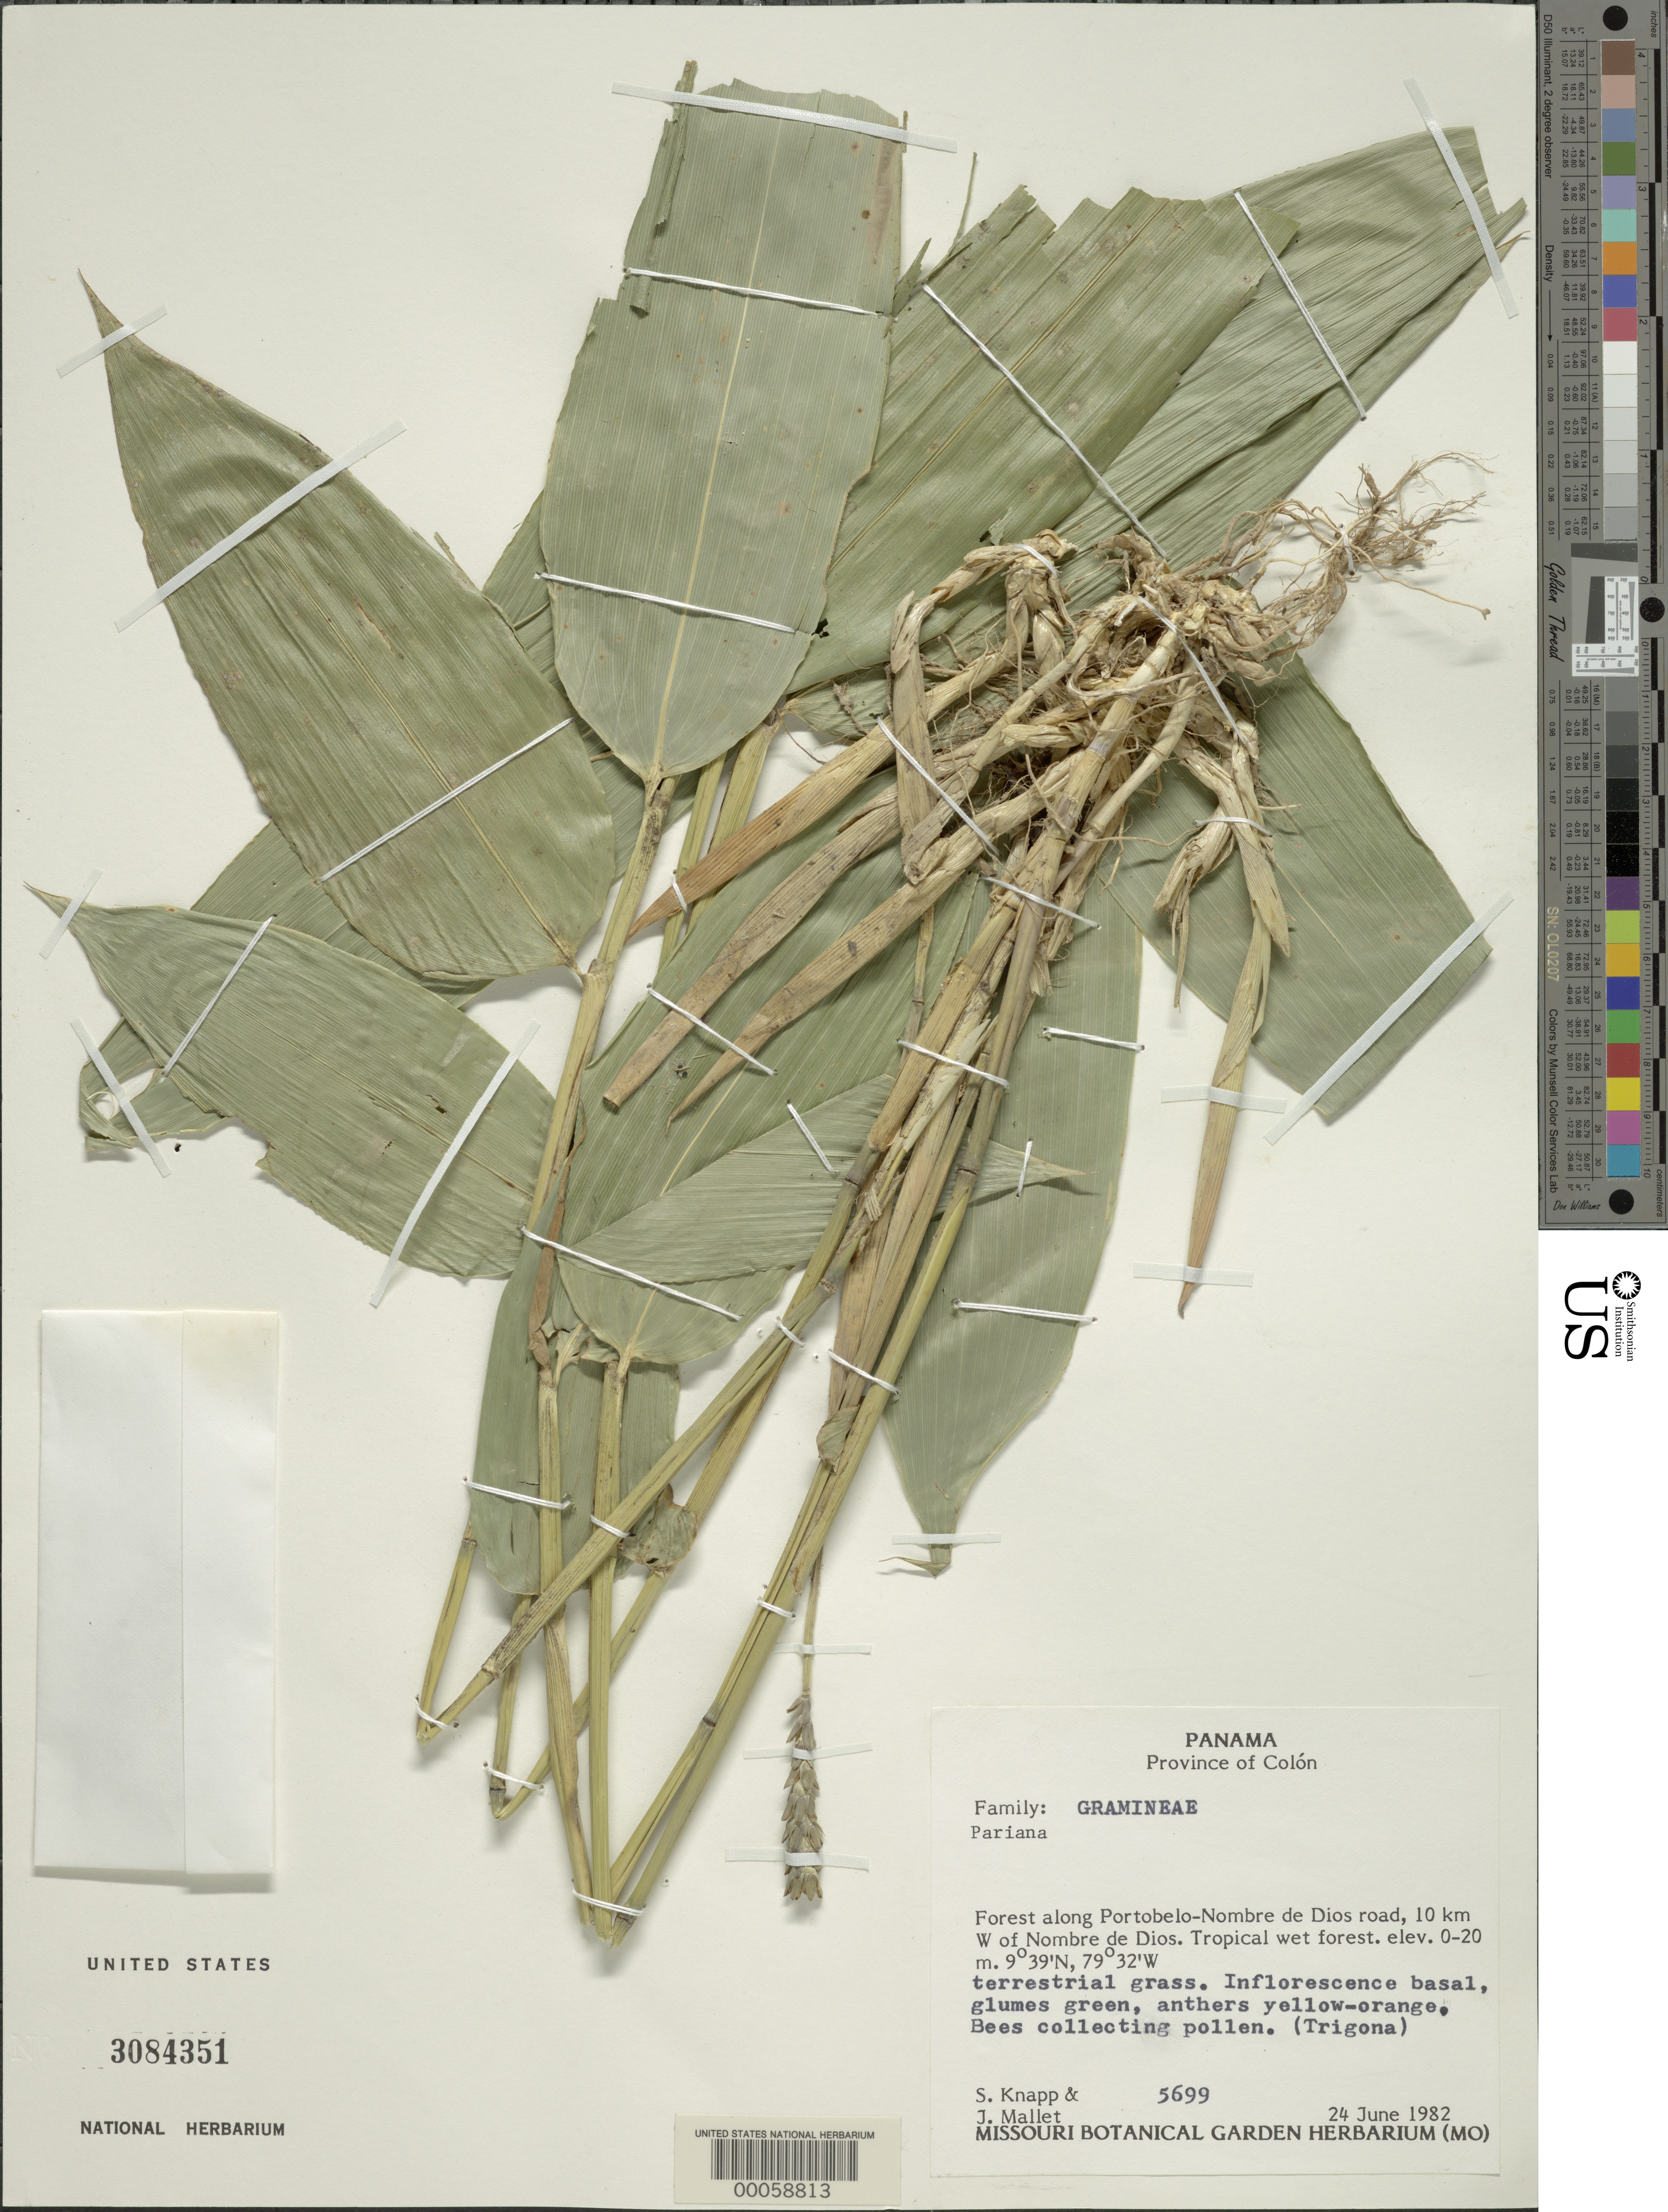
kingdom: Plantae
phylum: Tracheophyta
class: Liliopsida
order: Poales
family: Poaceae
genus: Pariana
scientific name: Pariana sp.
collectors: S. Knapp & J. Mallet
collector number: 5699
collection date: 1982-06-24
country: Panama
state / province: Colon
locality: Forest along Portobelo- Nombre de Dios road, 10 km W of Nombre de Dios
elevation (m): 0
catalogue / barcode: US 3084351